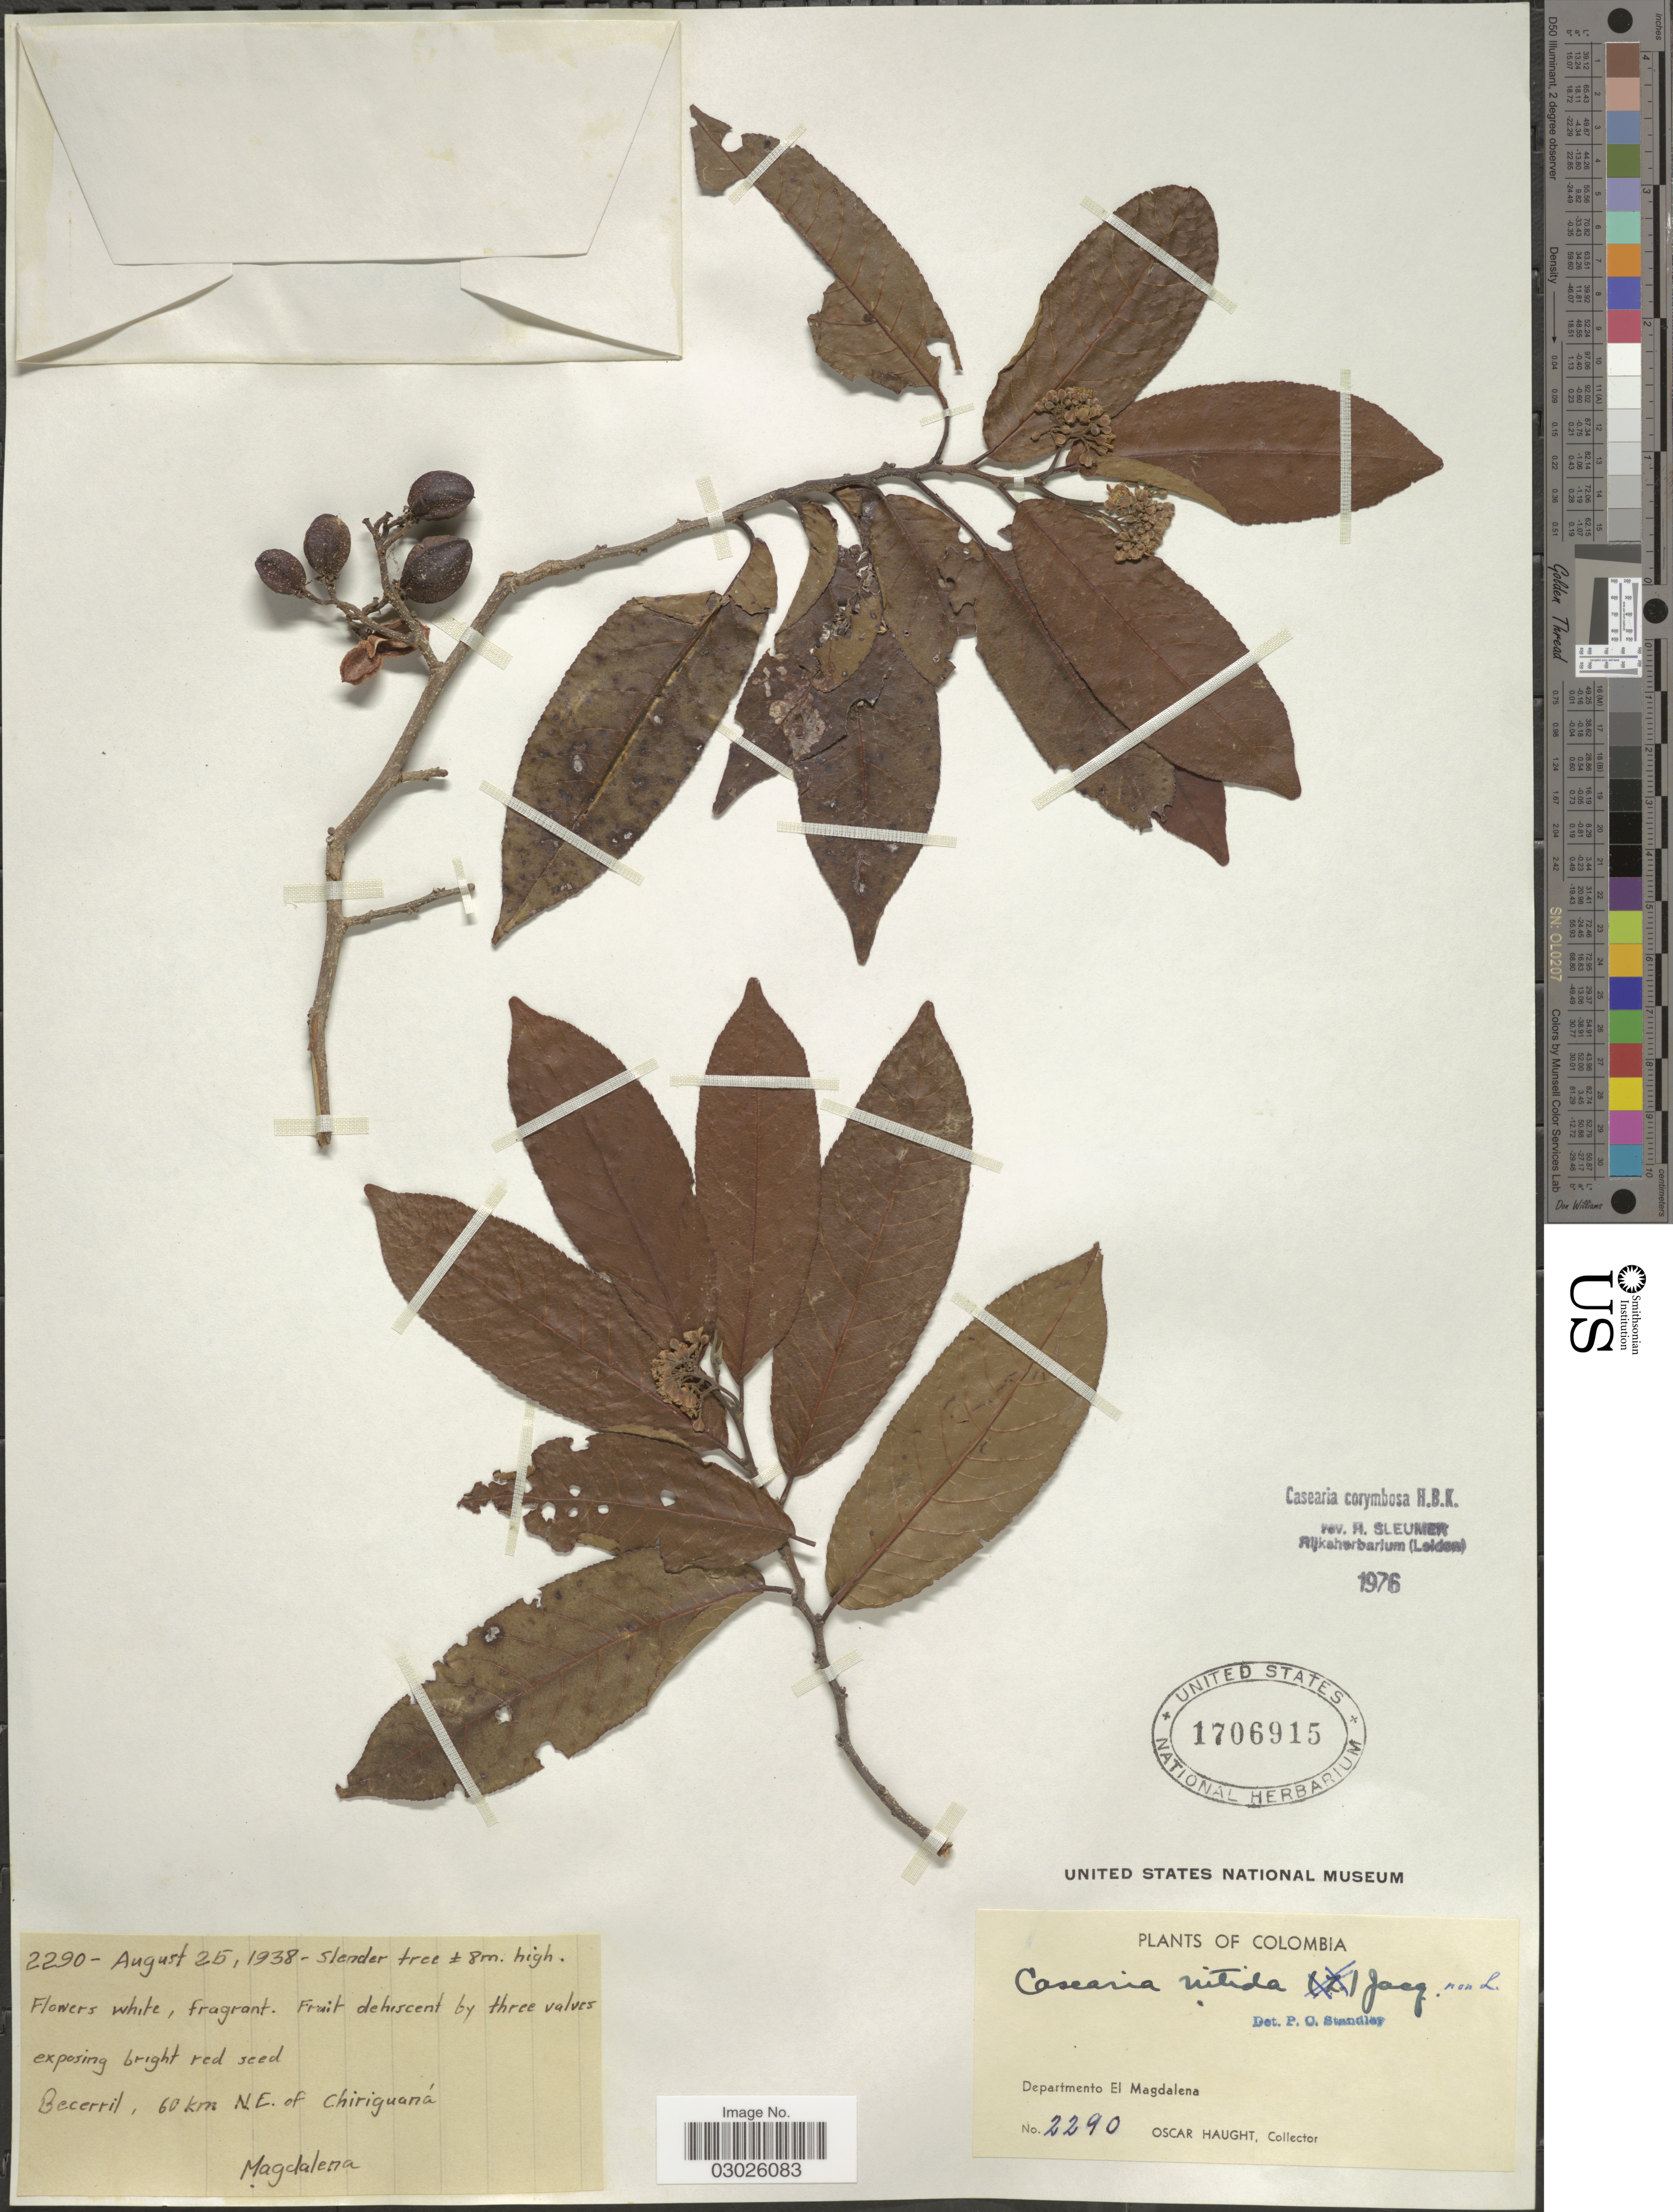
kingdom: Plantae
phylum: Tracheophyta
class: Magnoliopsida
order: Malpighiales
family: Salicaceae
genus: Casearia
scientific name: Casearia corymbosa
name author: Kunth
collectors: O. Haught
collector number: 2290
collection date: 1938-08-25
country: Colombia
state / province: Magdalena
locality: Becerril, 60 km N.E. of Chiriguaná, Departamento El Magdalena.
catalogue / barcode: US 1706915